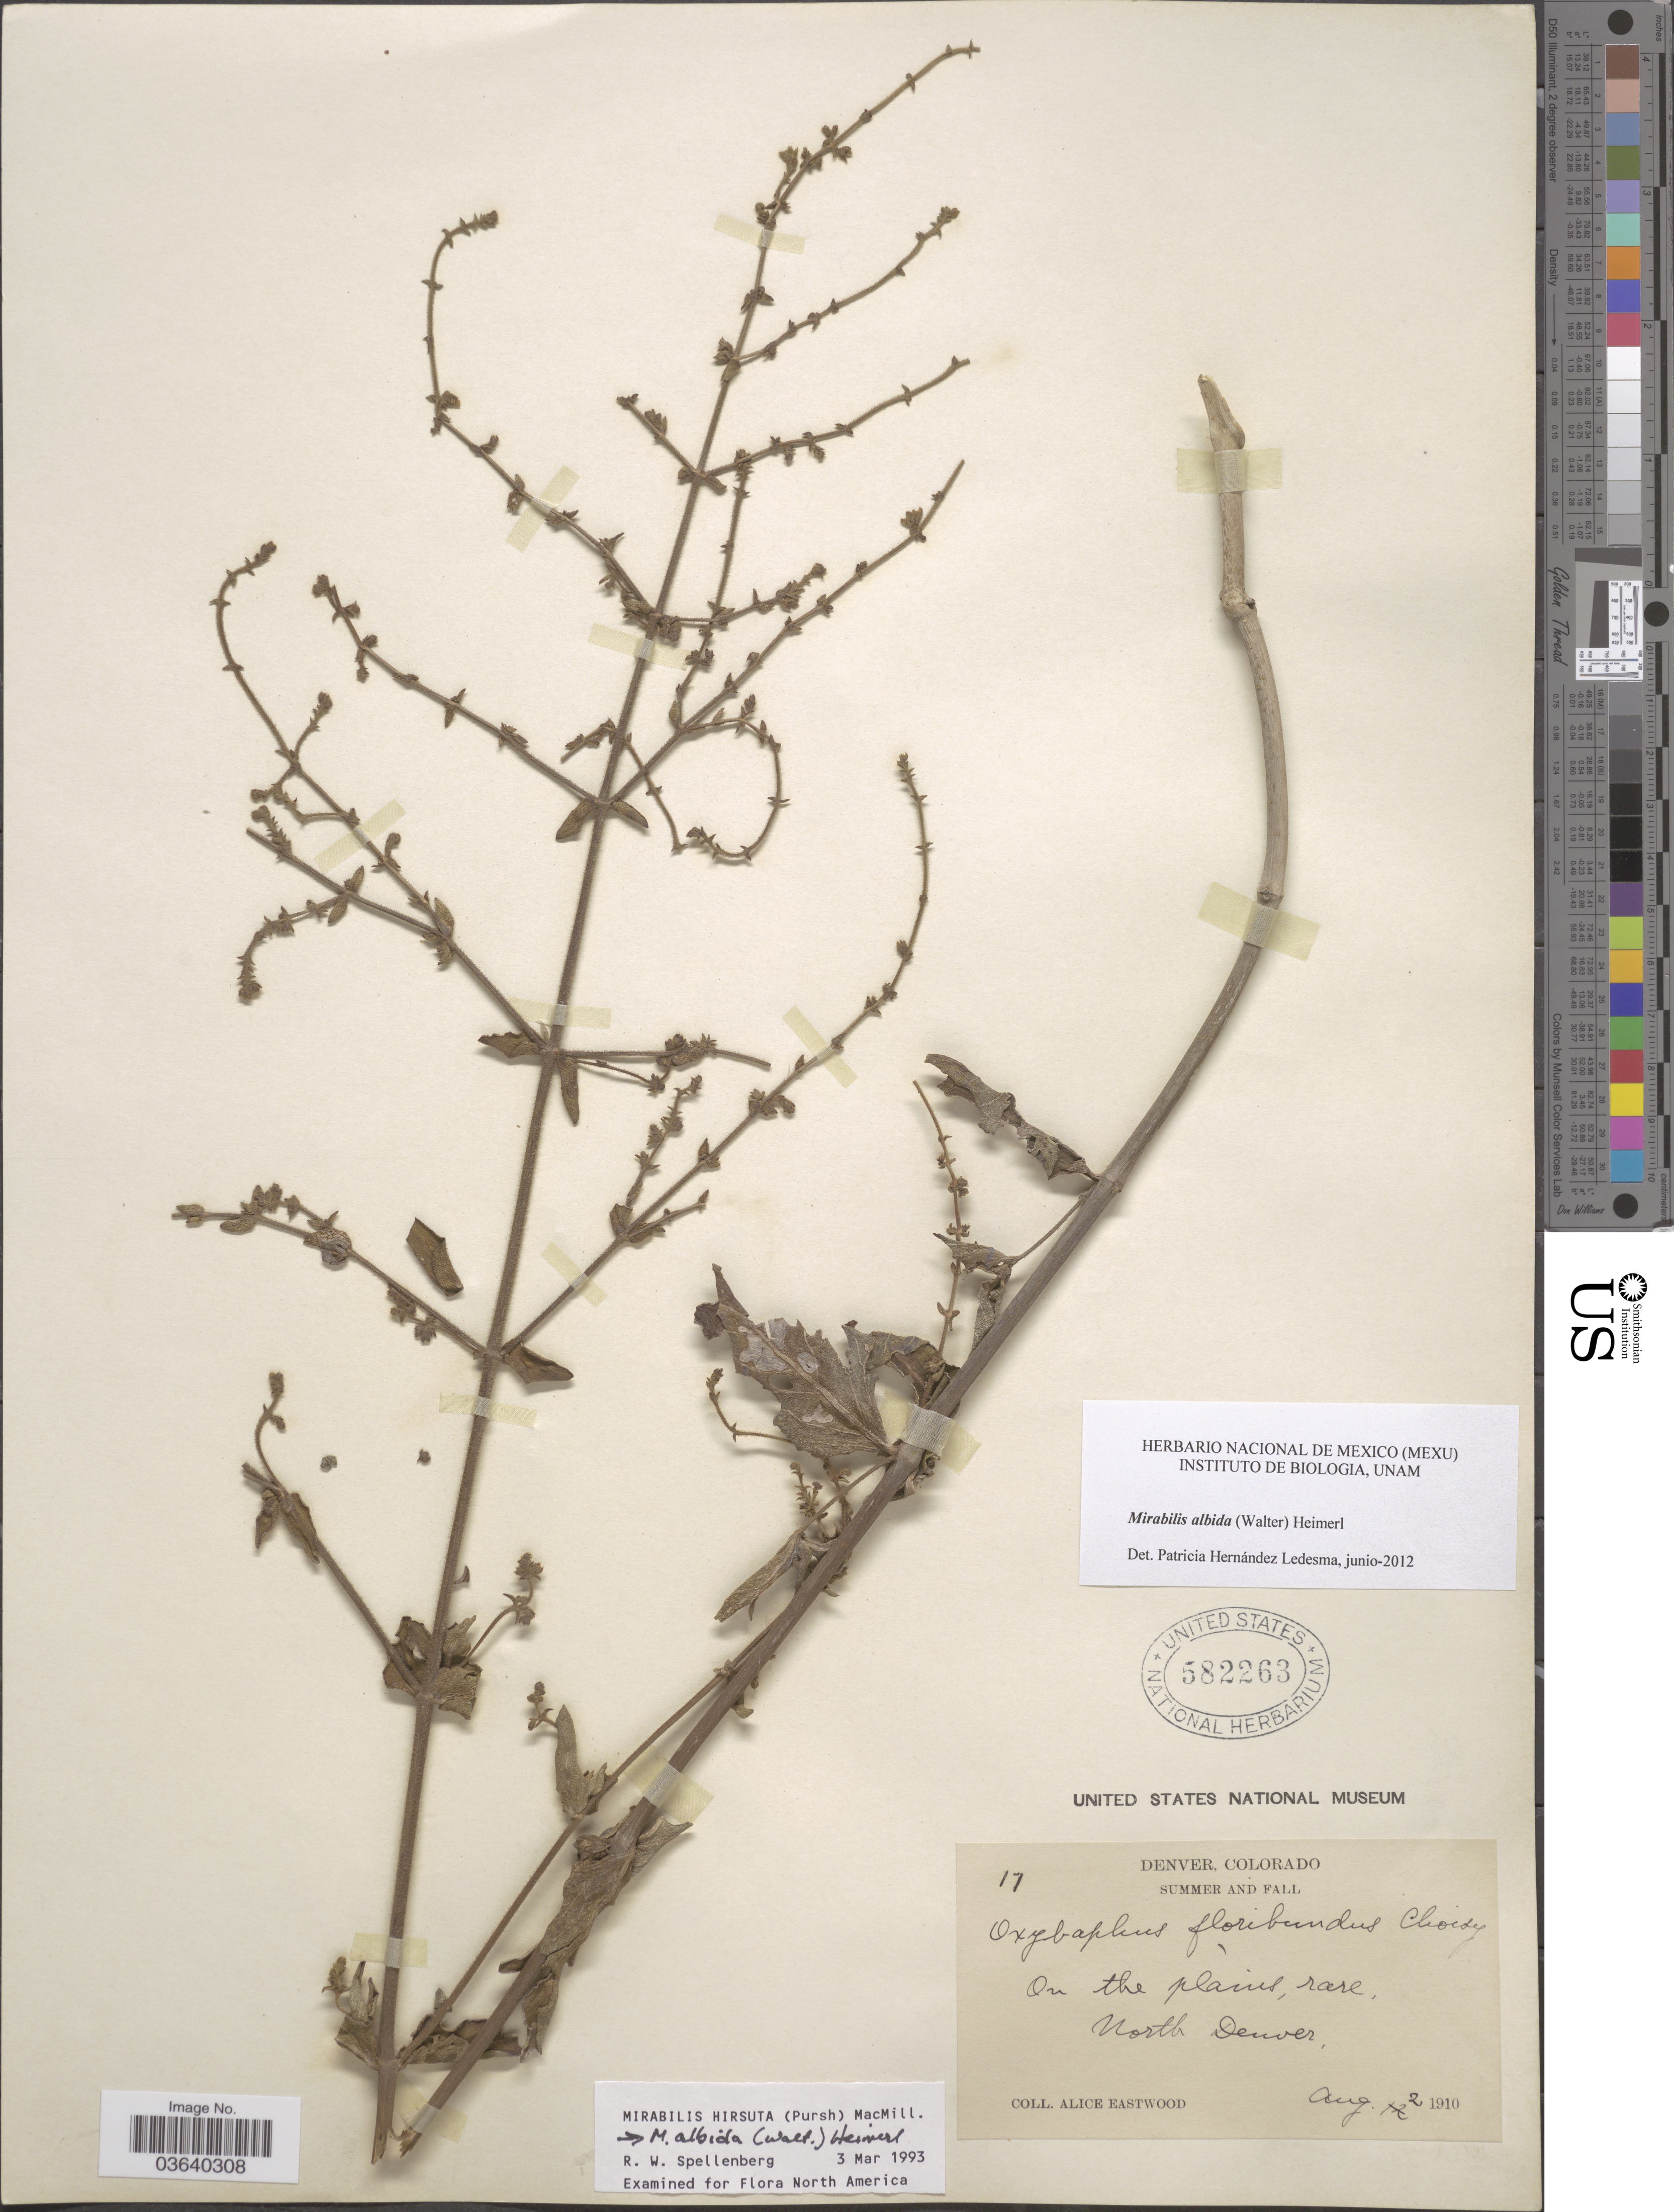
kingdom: Plantae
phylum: Tracheophyta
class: Magnoliopsida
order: Caryophyllales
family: Nyctaginaceae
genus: Mirabilis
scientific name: Mirabilis albida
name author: (Walter) Heimerl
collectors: A. Eastwood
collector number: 17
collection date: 1910-08-02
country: United States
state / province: Colorado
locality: Denver. North Denver.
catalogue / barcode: US 582263